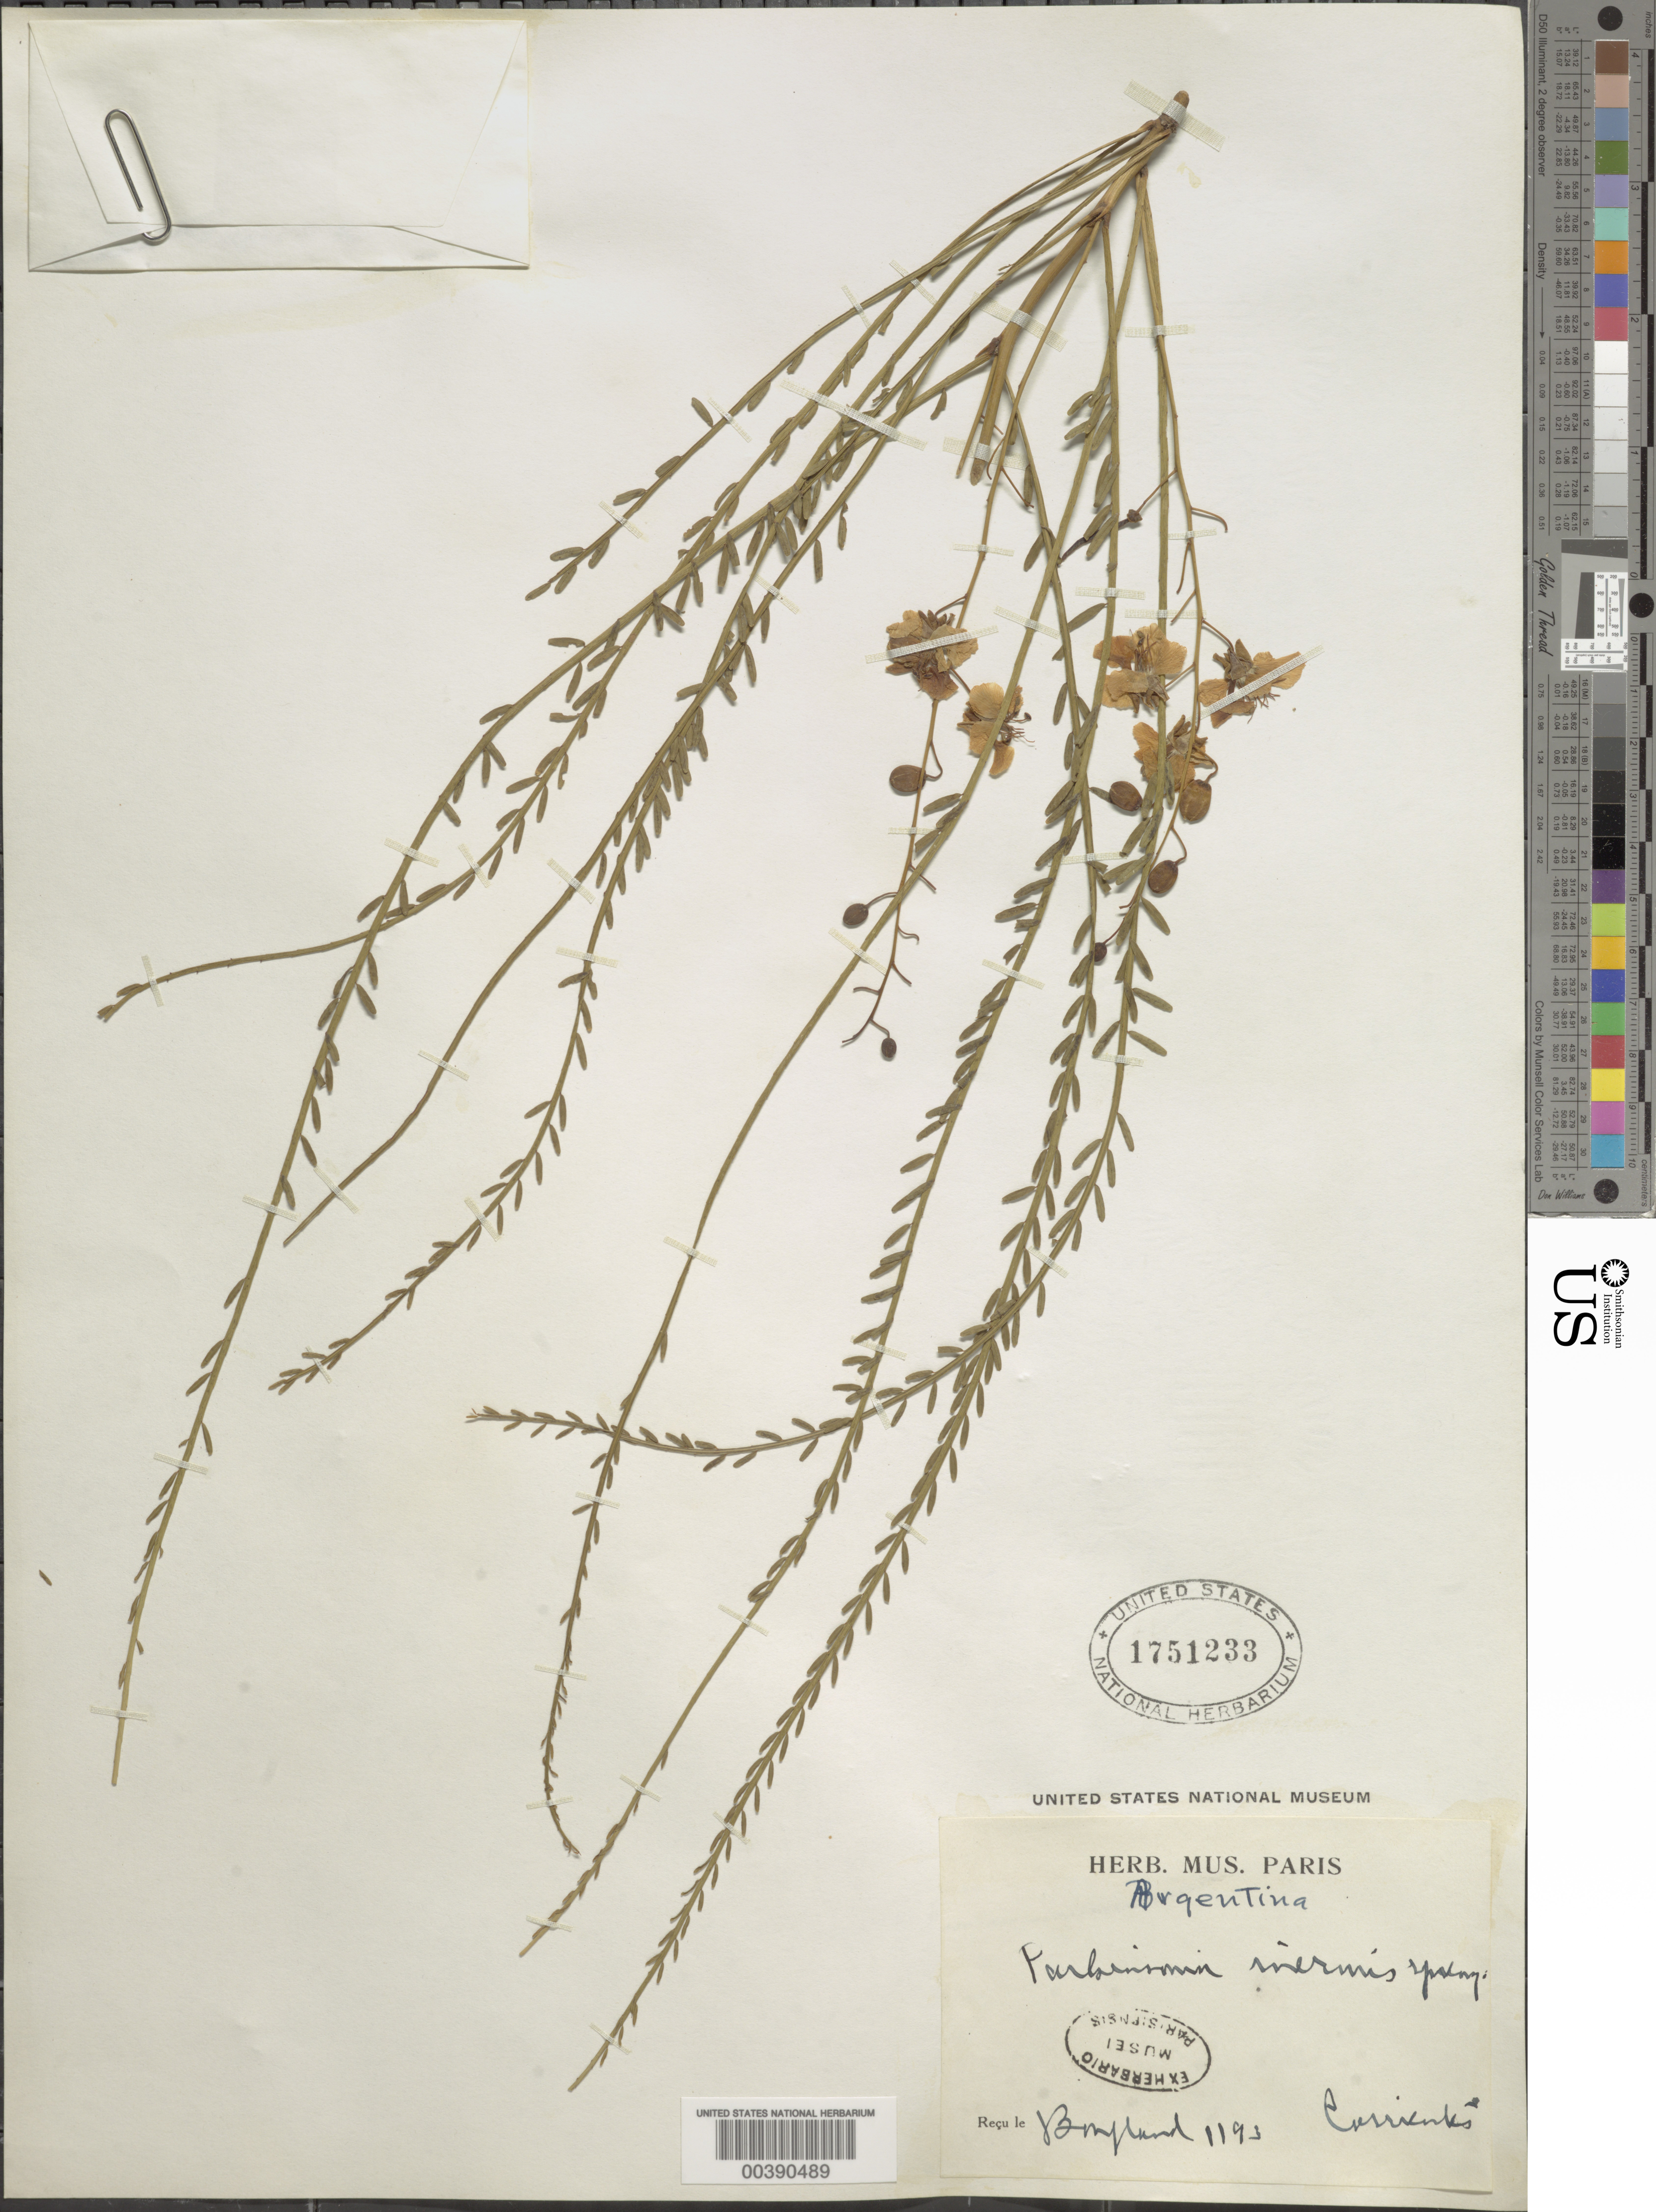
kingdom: Plantae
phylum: Tracheophyta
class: Magnoliopsida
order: Fabales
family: Fabaceae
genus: Parkinsonia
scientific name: Parkinsonia aculeata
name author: L.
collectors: A. J. A. Bonpland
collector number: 1193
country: Argentina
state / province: Corrientes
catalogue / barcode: US 1751233